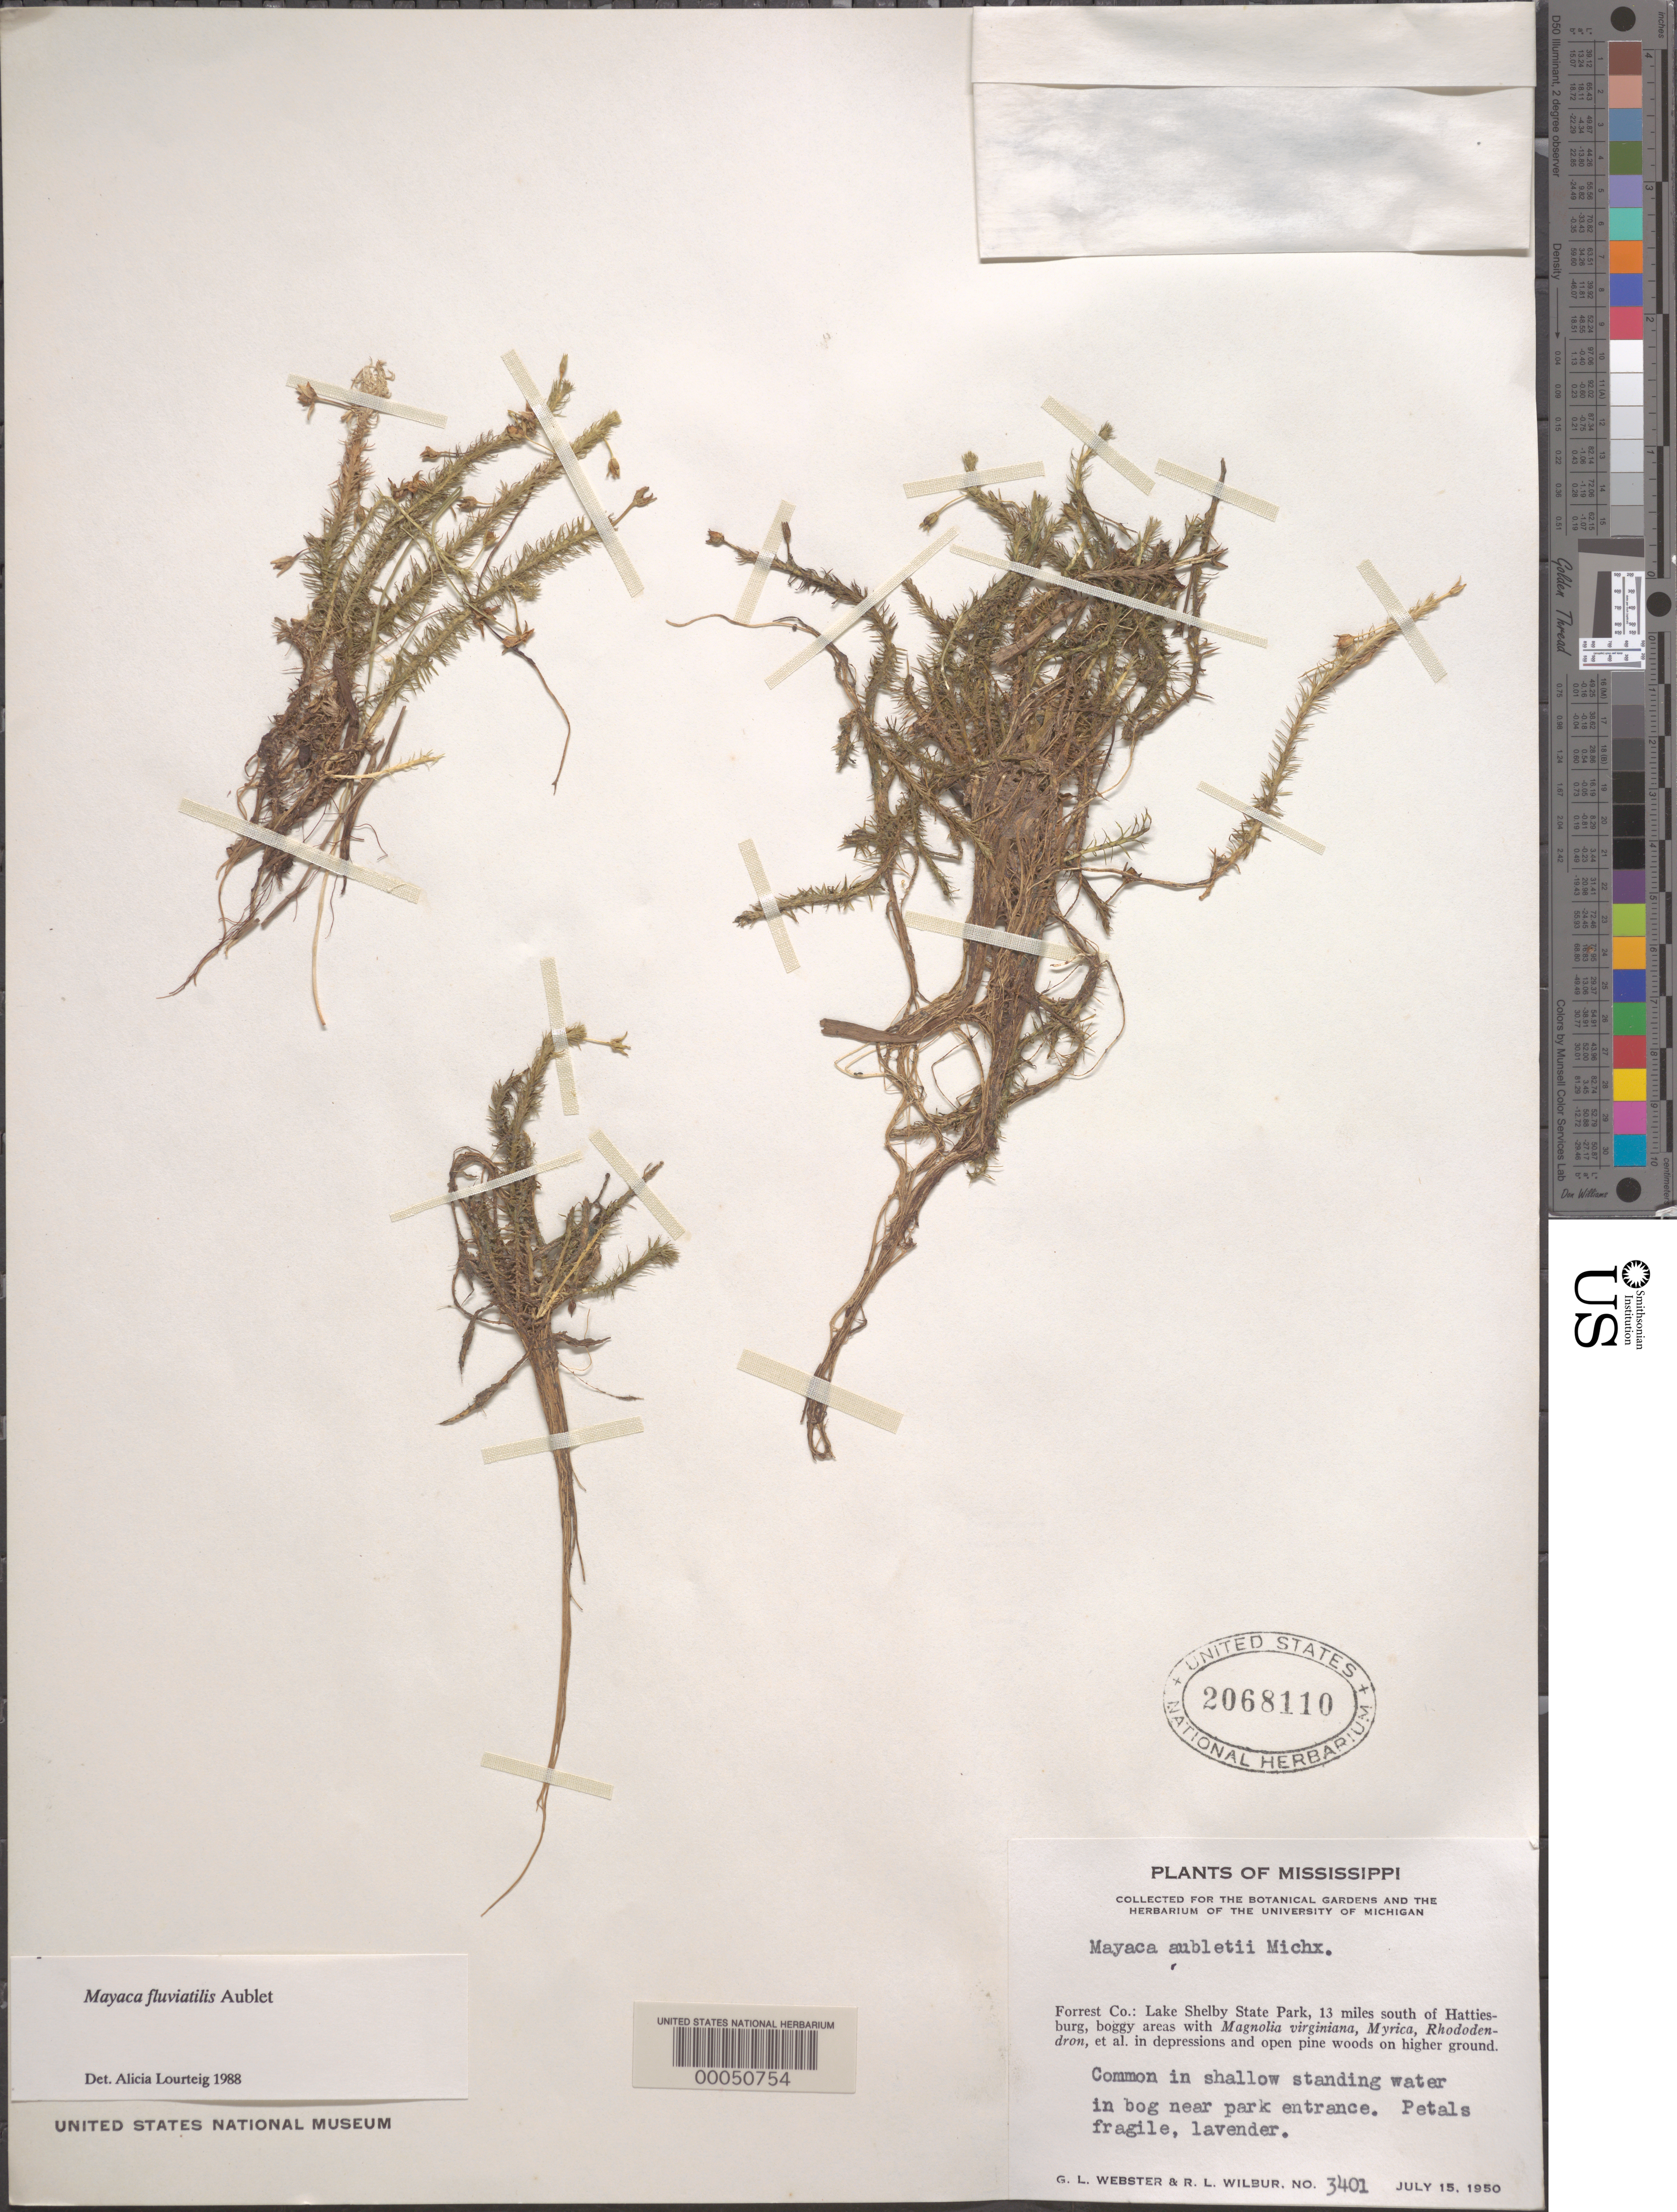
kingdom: Plantae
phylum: Tracheophyta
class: Liliopsida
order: Poales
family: Mayacaceae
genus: Mayaca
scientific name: Mayaca fluviatilis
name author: Aubl.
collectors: G. L. Webster & R. L. Wilbur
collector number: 3401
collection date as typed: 15 Jul 1950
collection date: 1950-07-15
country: United States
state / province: Mississippi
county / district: Forrest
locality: Lake Shelby State Park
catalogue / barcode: US 2068110